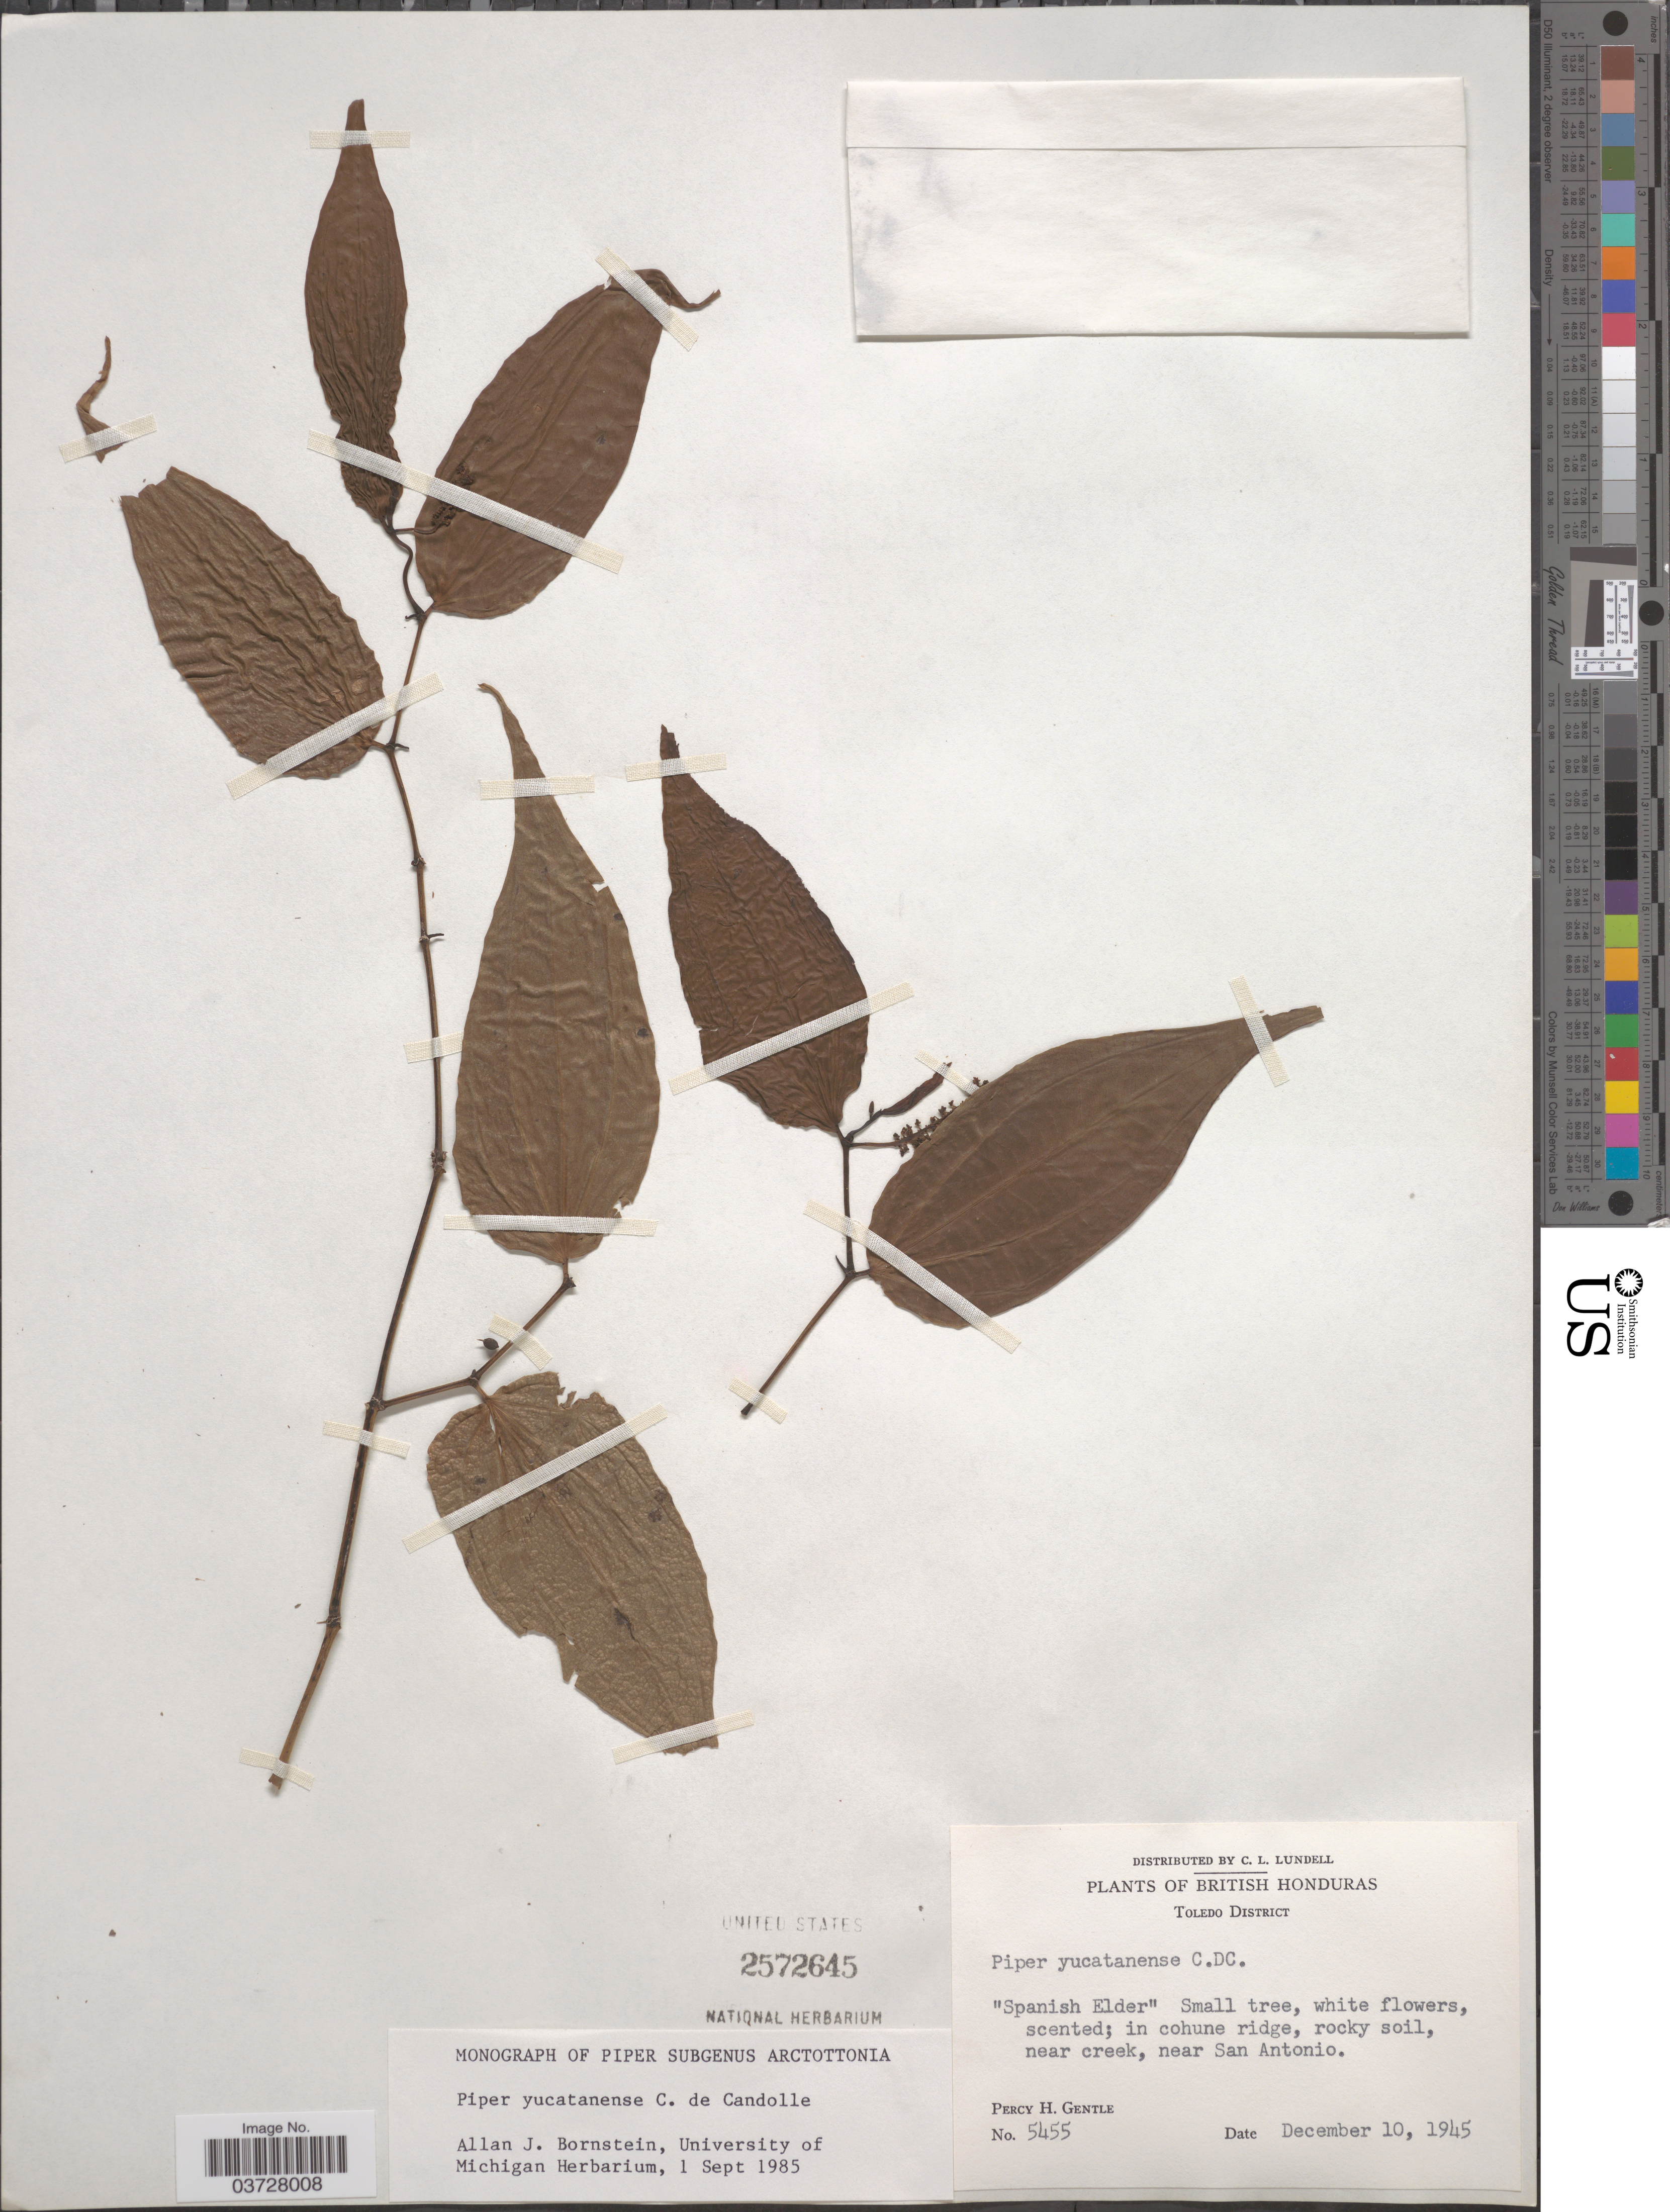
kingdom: Plantae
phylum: Tracheophyta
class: Magnoliopsida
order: Piperales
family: Piperaceae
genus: Piper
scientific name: Piper yucatanense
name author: DC.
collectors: P. H. Gentle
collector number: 5455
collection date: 1945-12-10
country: Belize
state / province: Toledo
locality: British Honduras. Toledo District. Near creek, near San Antonio.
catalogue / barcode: US 2572645